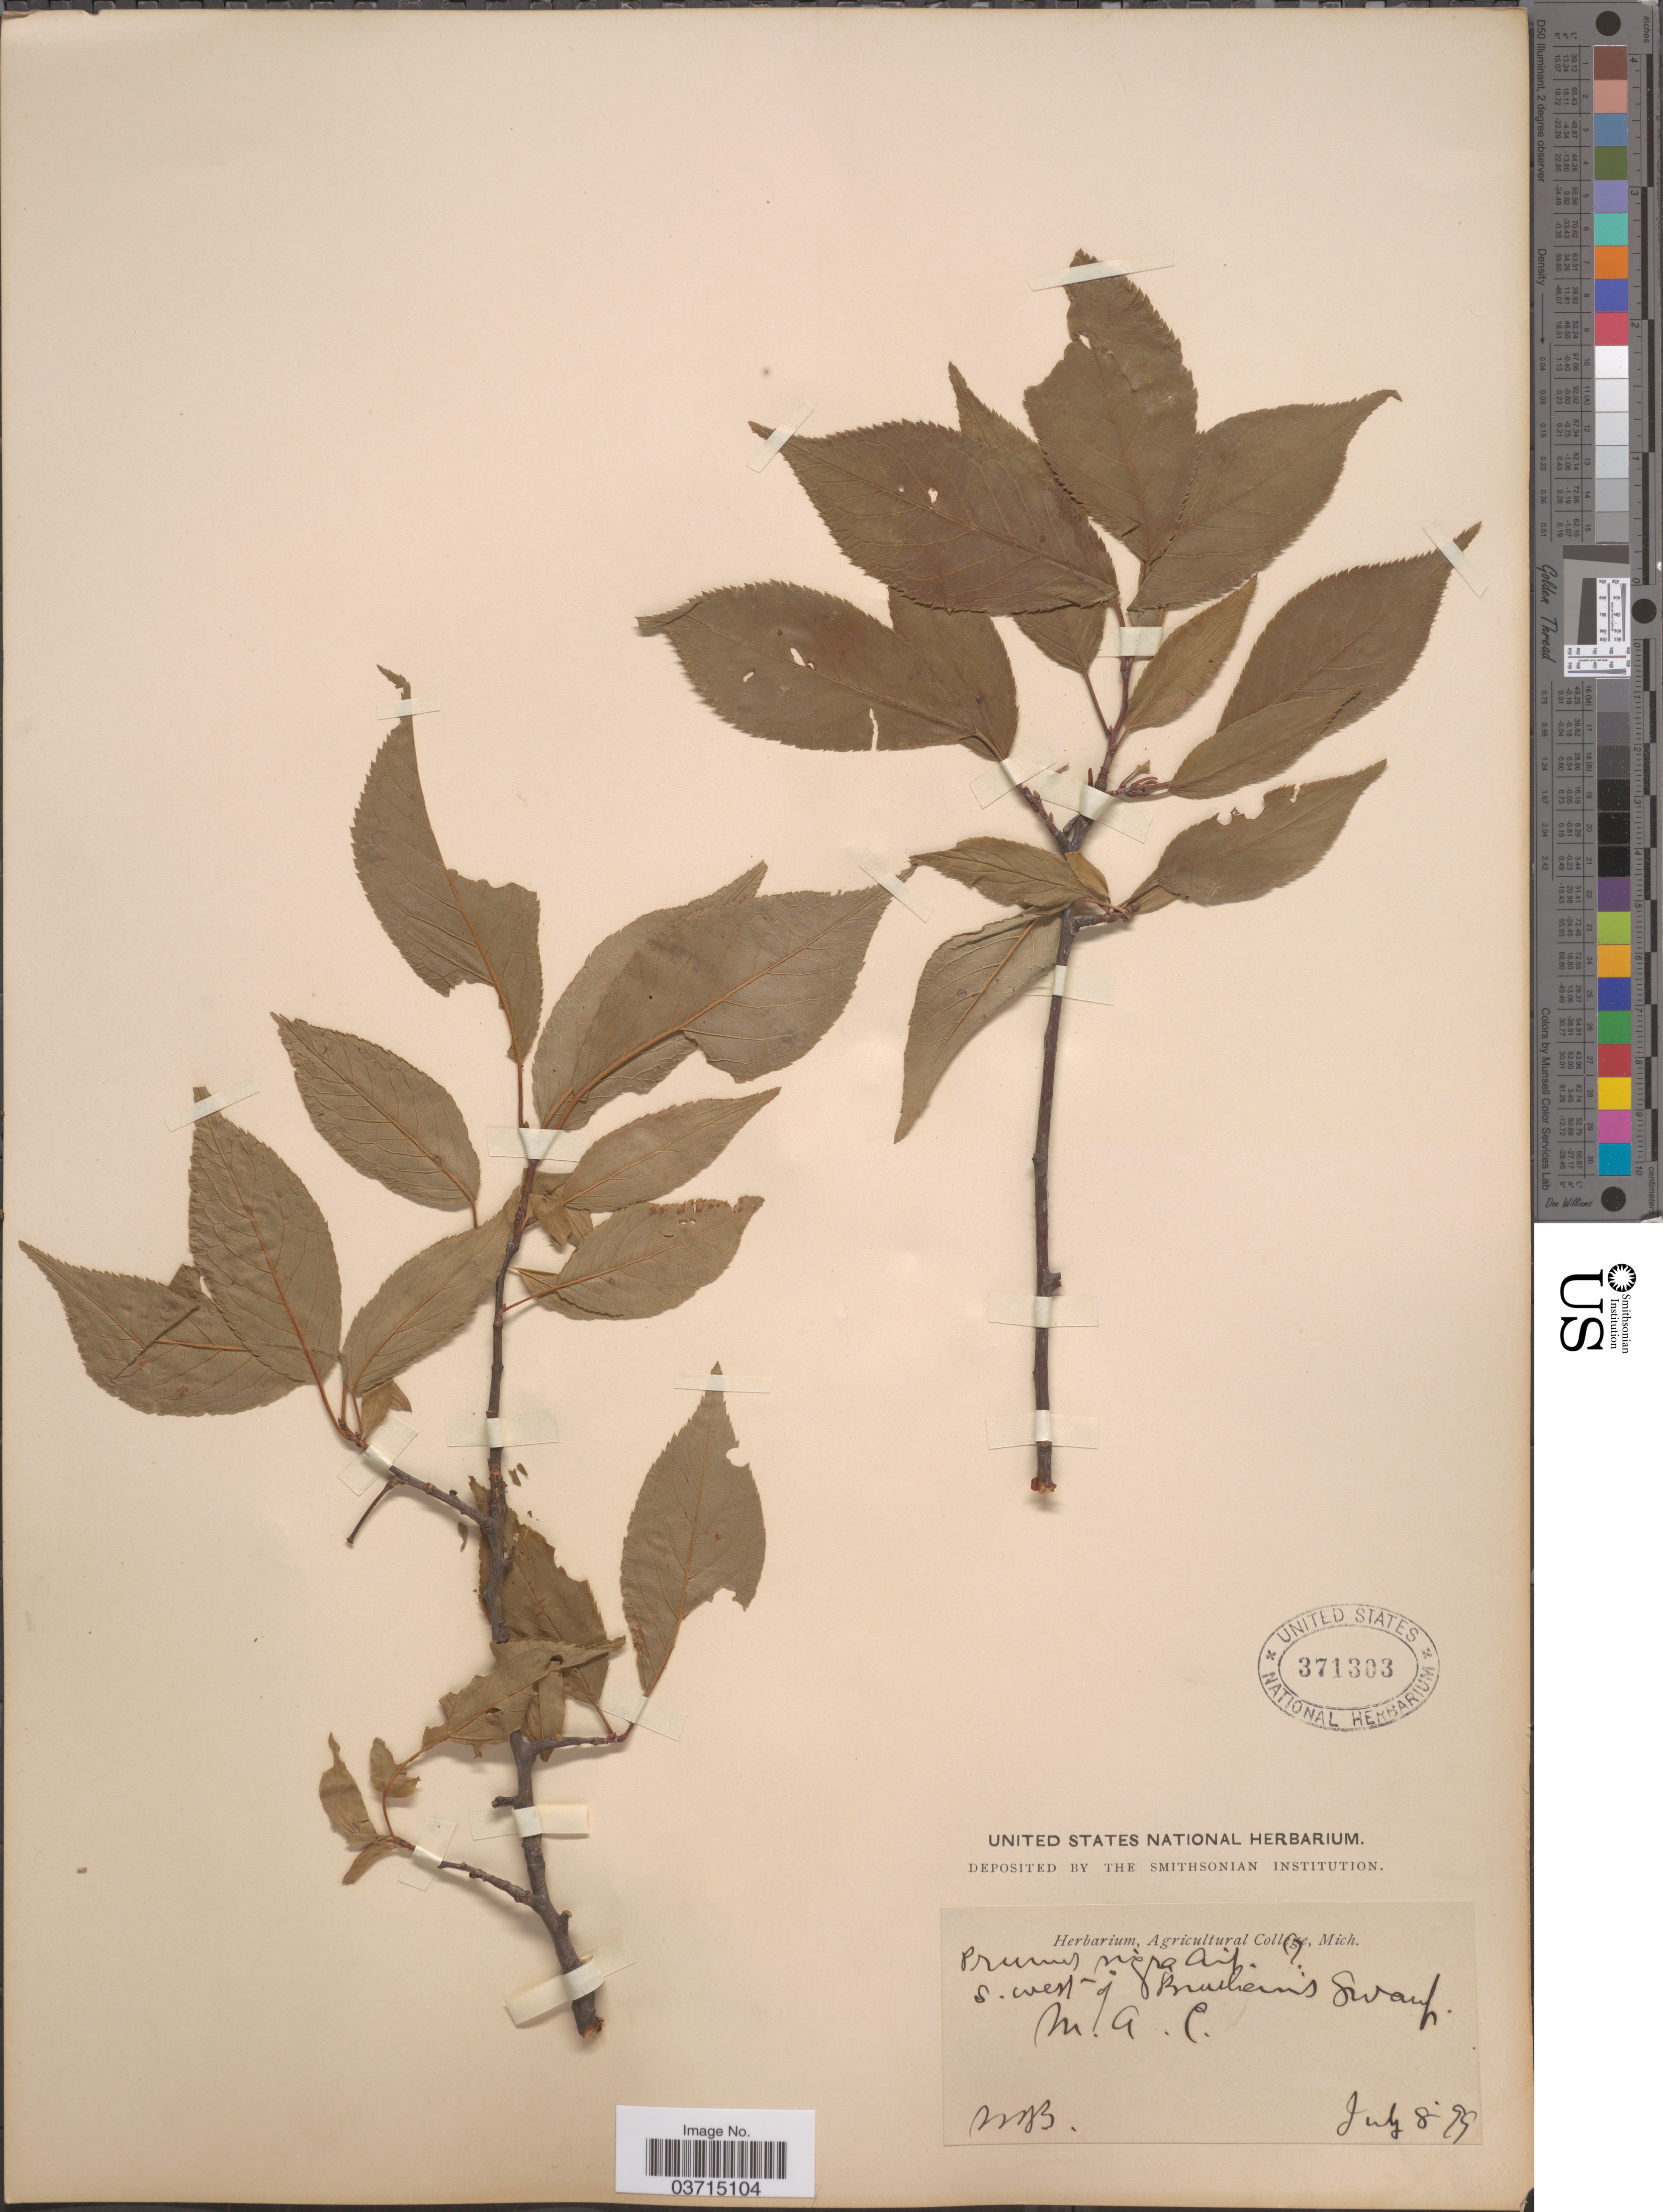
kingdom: Plantae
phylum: Tracheophyta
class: Magnoliopsida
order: Rosales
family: Rosaceae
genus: Prunus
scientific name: Prunus americana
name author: Marshall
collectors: W.J.B.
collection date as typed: Transcribed d/m/y: 8/7/99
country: United States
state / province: Michigan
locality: S. West of Burcham's Swamp. M.A.C.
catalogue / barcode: US 371303